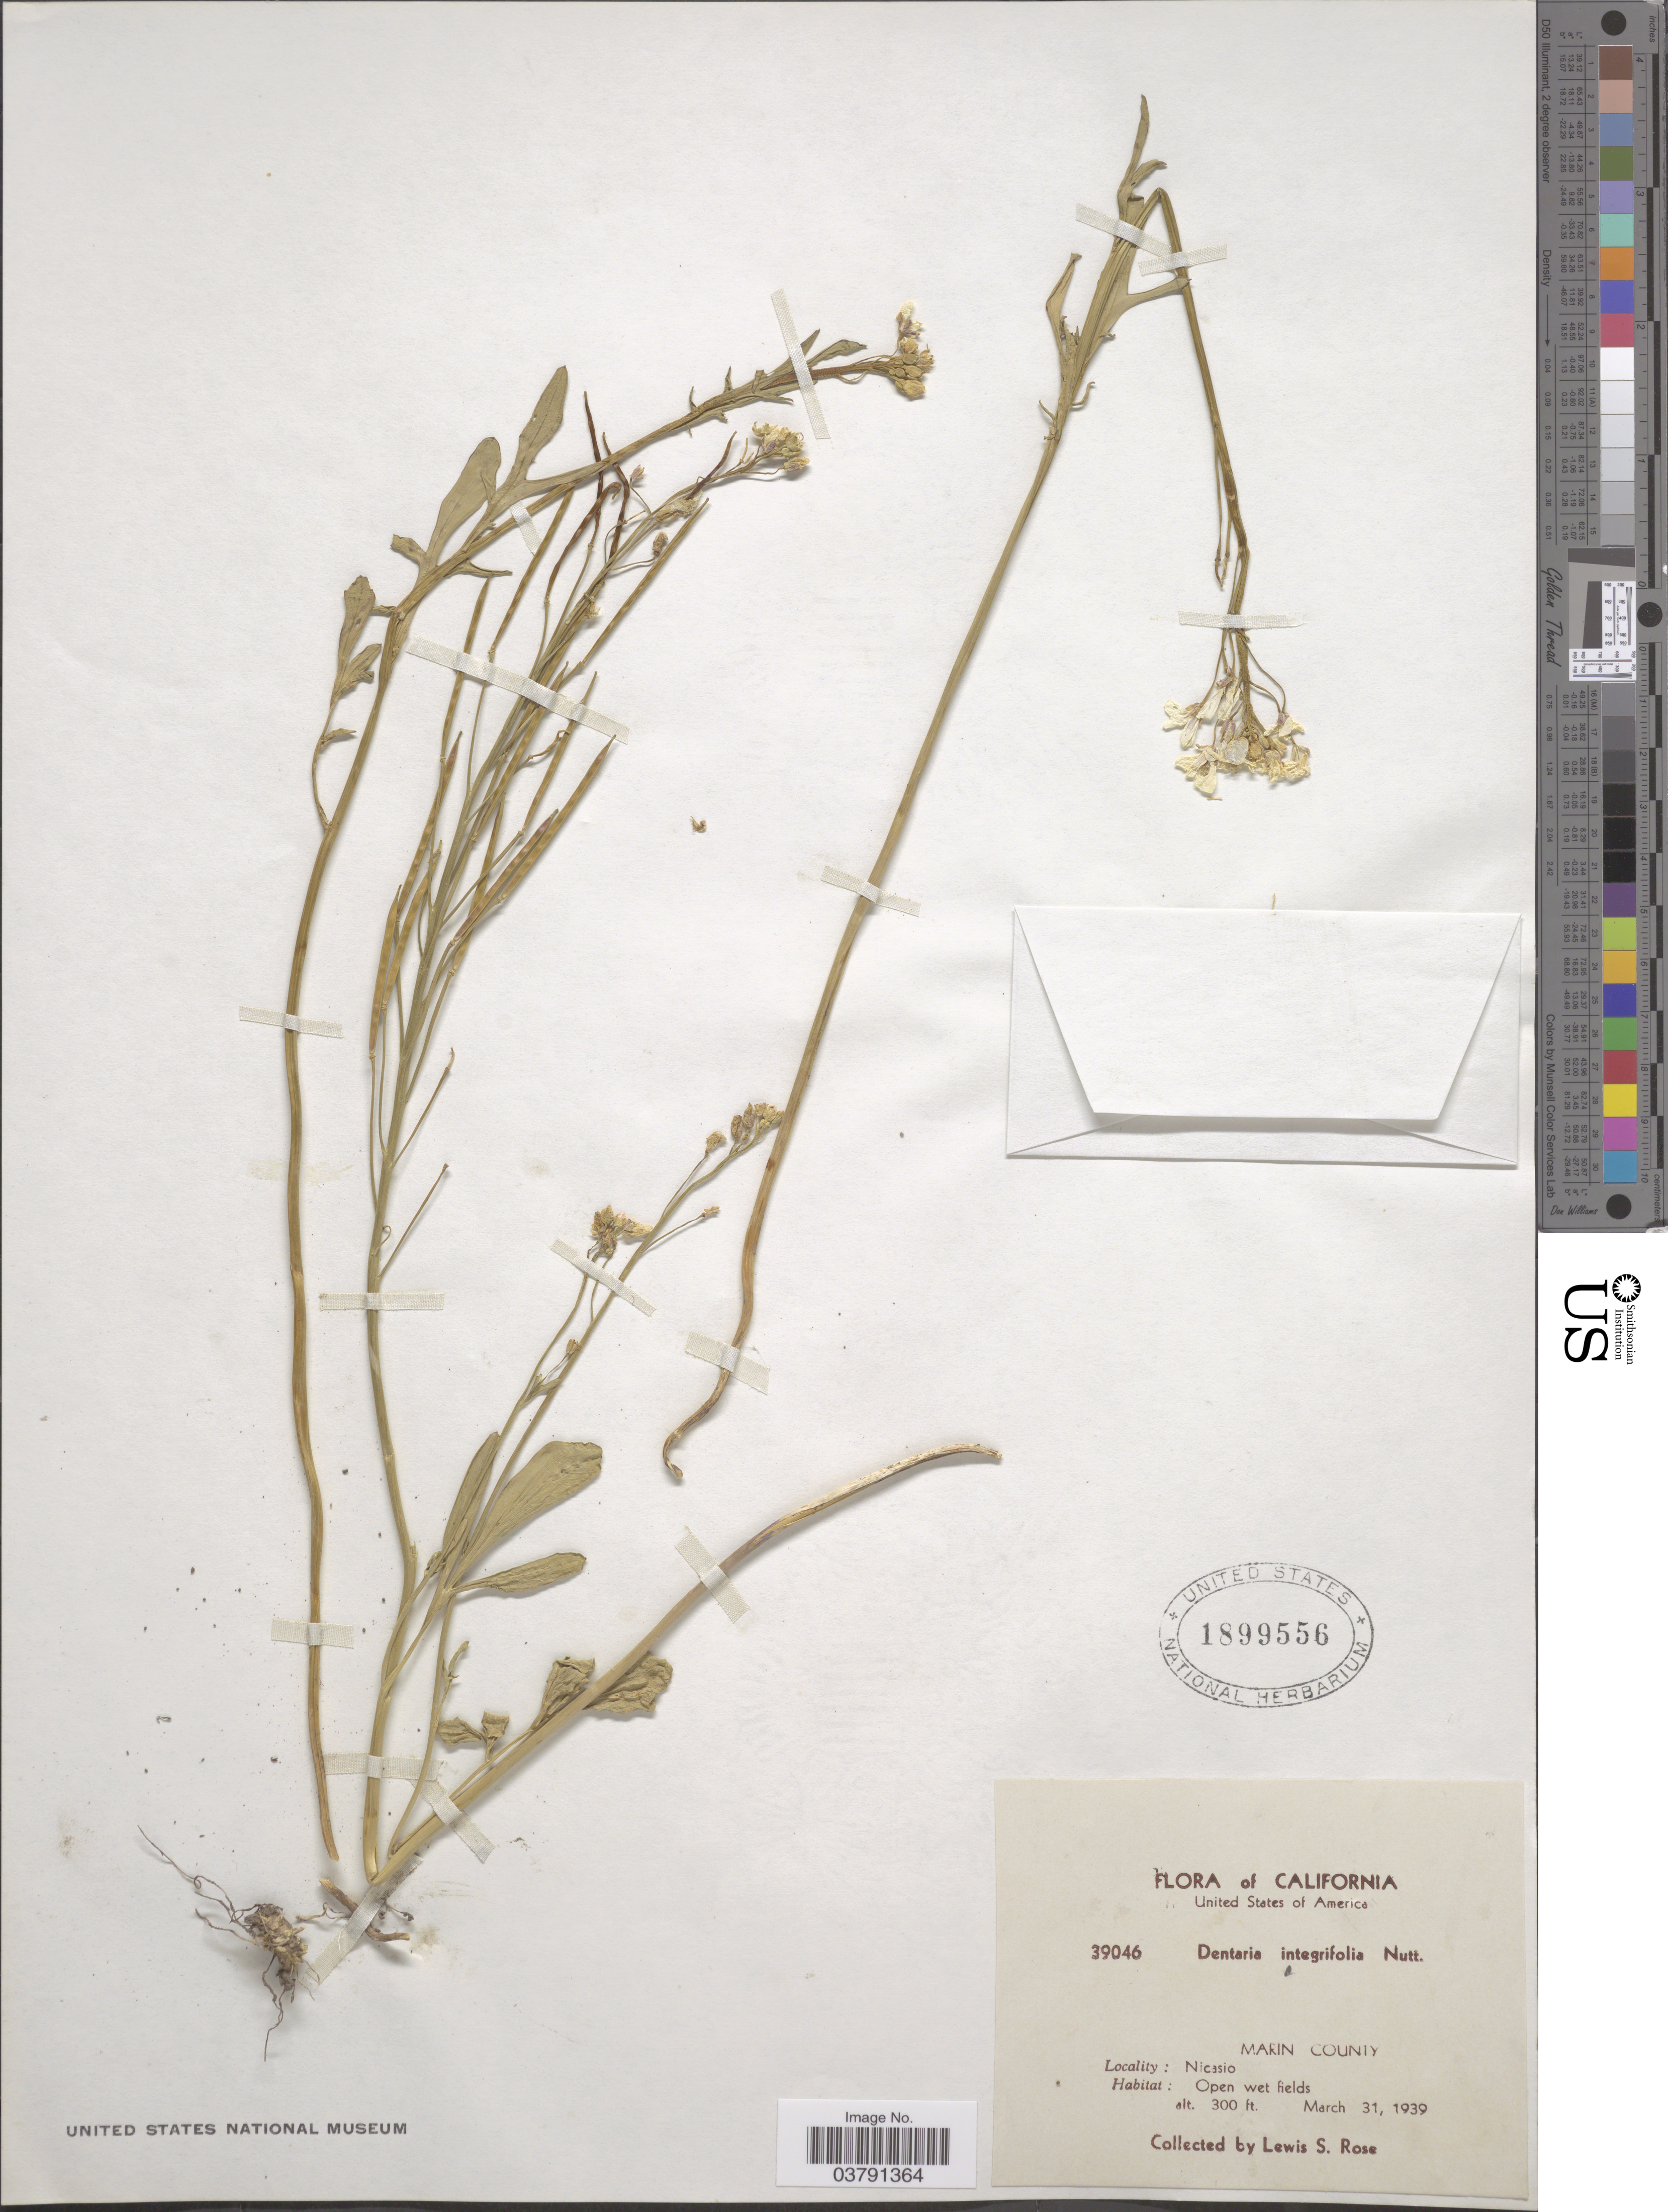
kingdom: Plantae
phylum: Tracheophyta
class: Magnoliopsida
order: Brassicales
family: Brassicaceae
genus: Dentaria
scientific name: Dentaria californica var. integrifolia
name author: (Nutt.) Detling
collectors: L. S. Rose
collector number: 39046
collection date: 1939-03-31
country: United States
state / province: California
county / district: Marin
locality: Marin County. Nicasio.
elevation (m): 91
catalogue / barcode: US 1899556